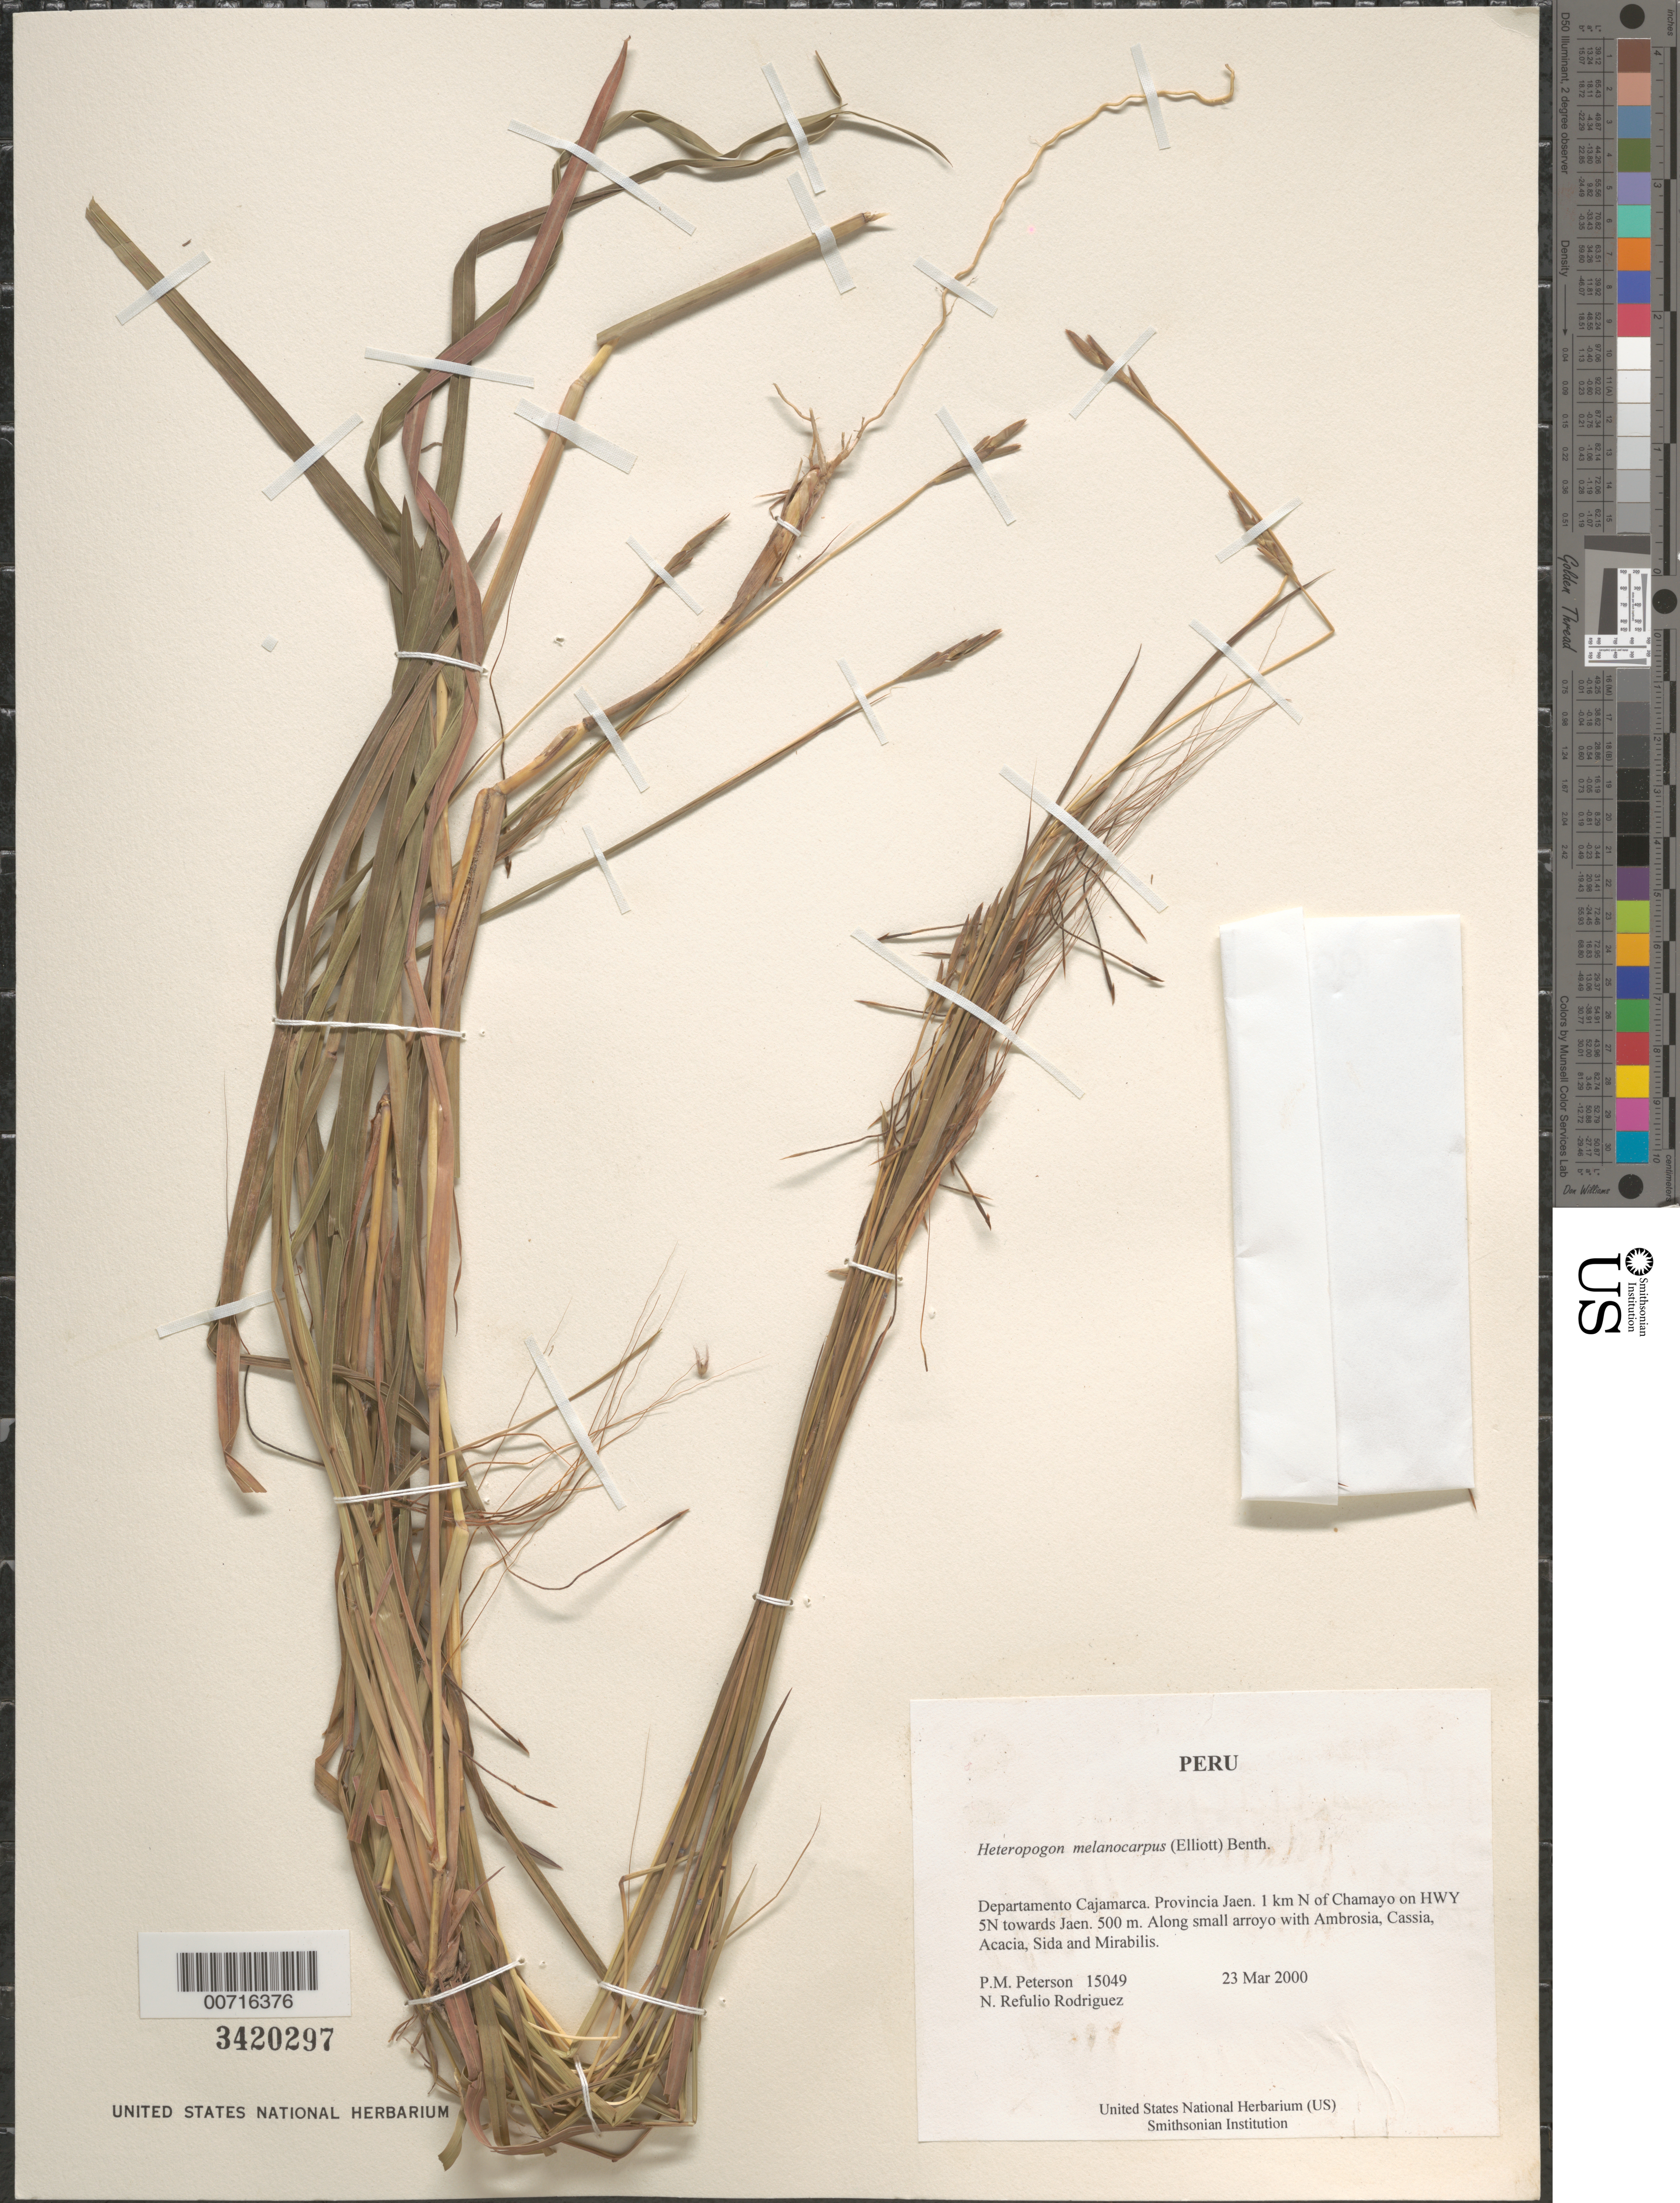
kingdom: Plantae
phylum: Tracheophyta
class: Liliopsida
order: Poales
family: Poaceae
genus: Heteropogon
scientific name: Heteropogon melanocarpus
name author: (Elliott) Benth.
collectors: P. M. Peterson & N. Refulio-Rodríguez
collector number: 15049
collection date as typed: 23 Mar 2000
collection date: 2000-03-23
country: Peru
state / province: Cajamarca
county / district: Jaén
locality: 1 km N of Chamayo on HWY 5N towards Jaen.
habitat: Along small arroyo with Ambrosia, Cassia, Acacia, Sida and Mirabilis.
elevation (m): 500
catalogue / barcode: US 3420297